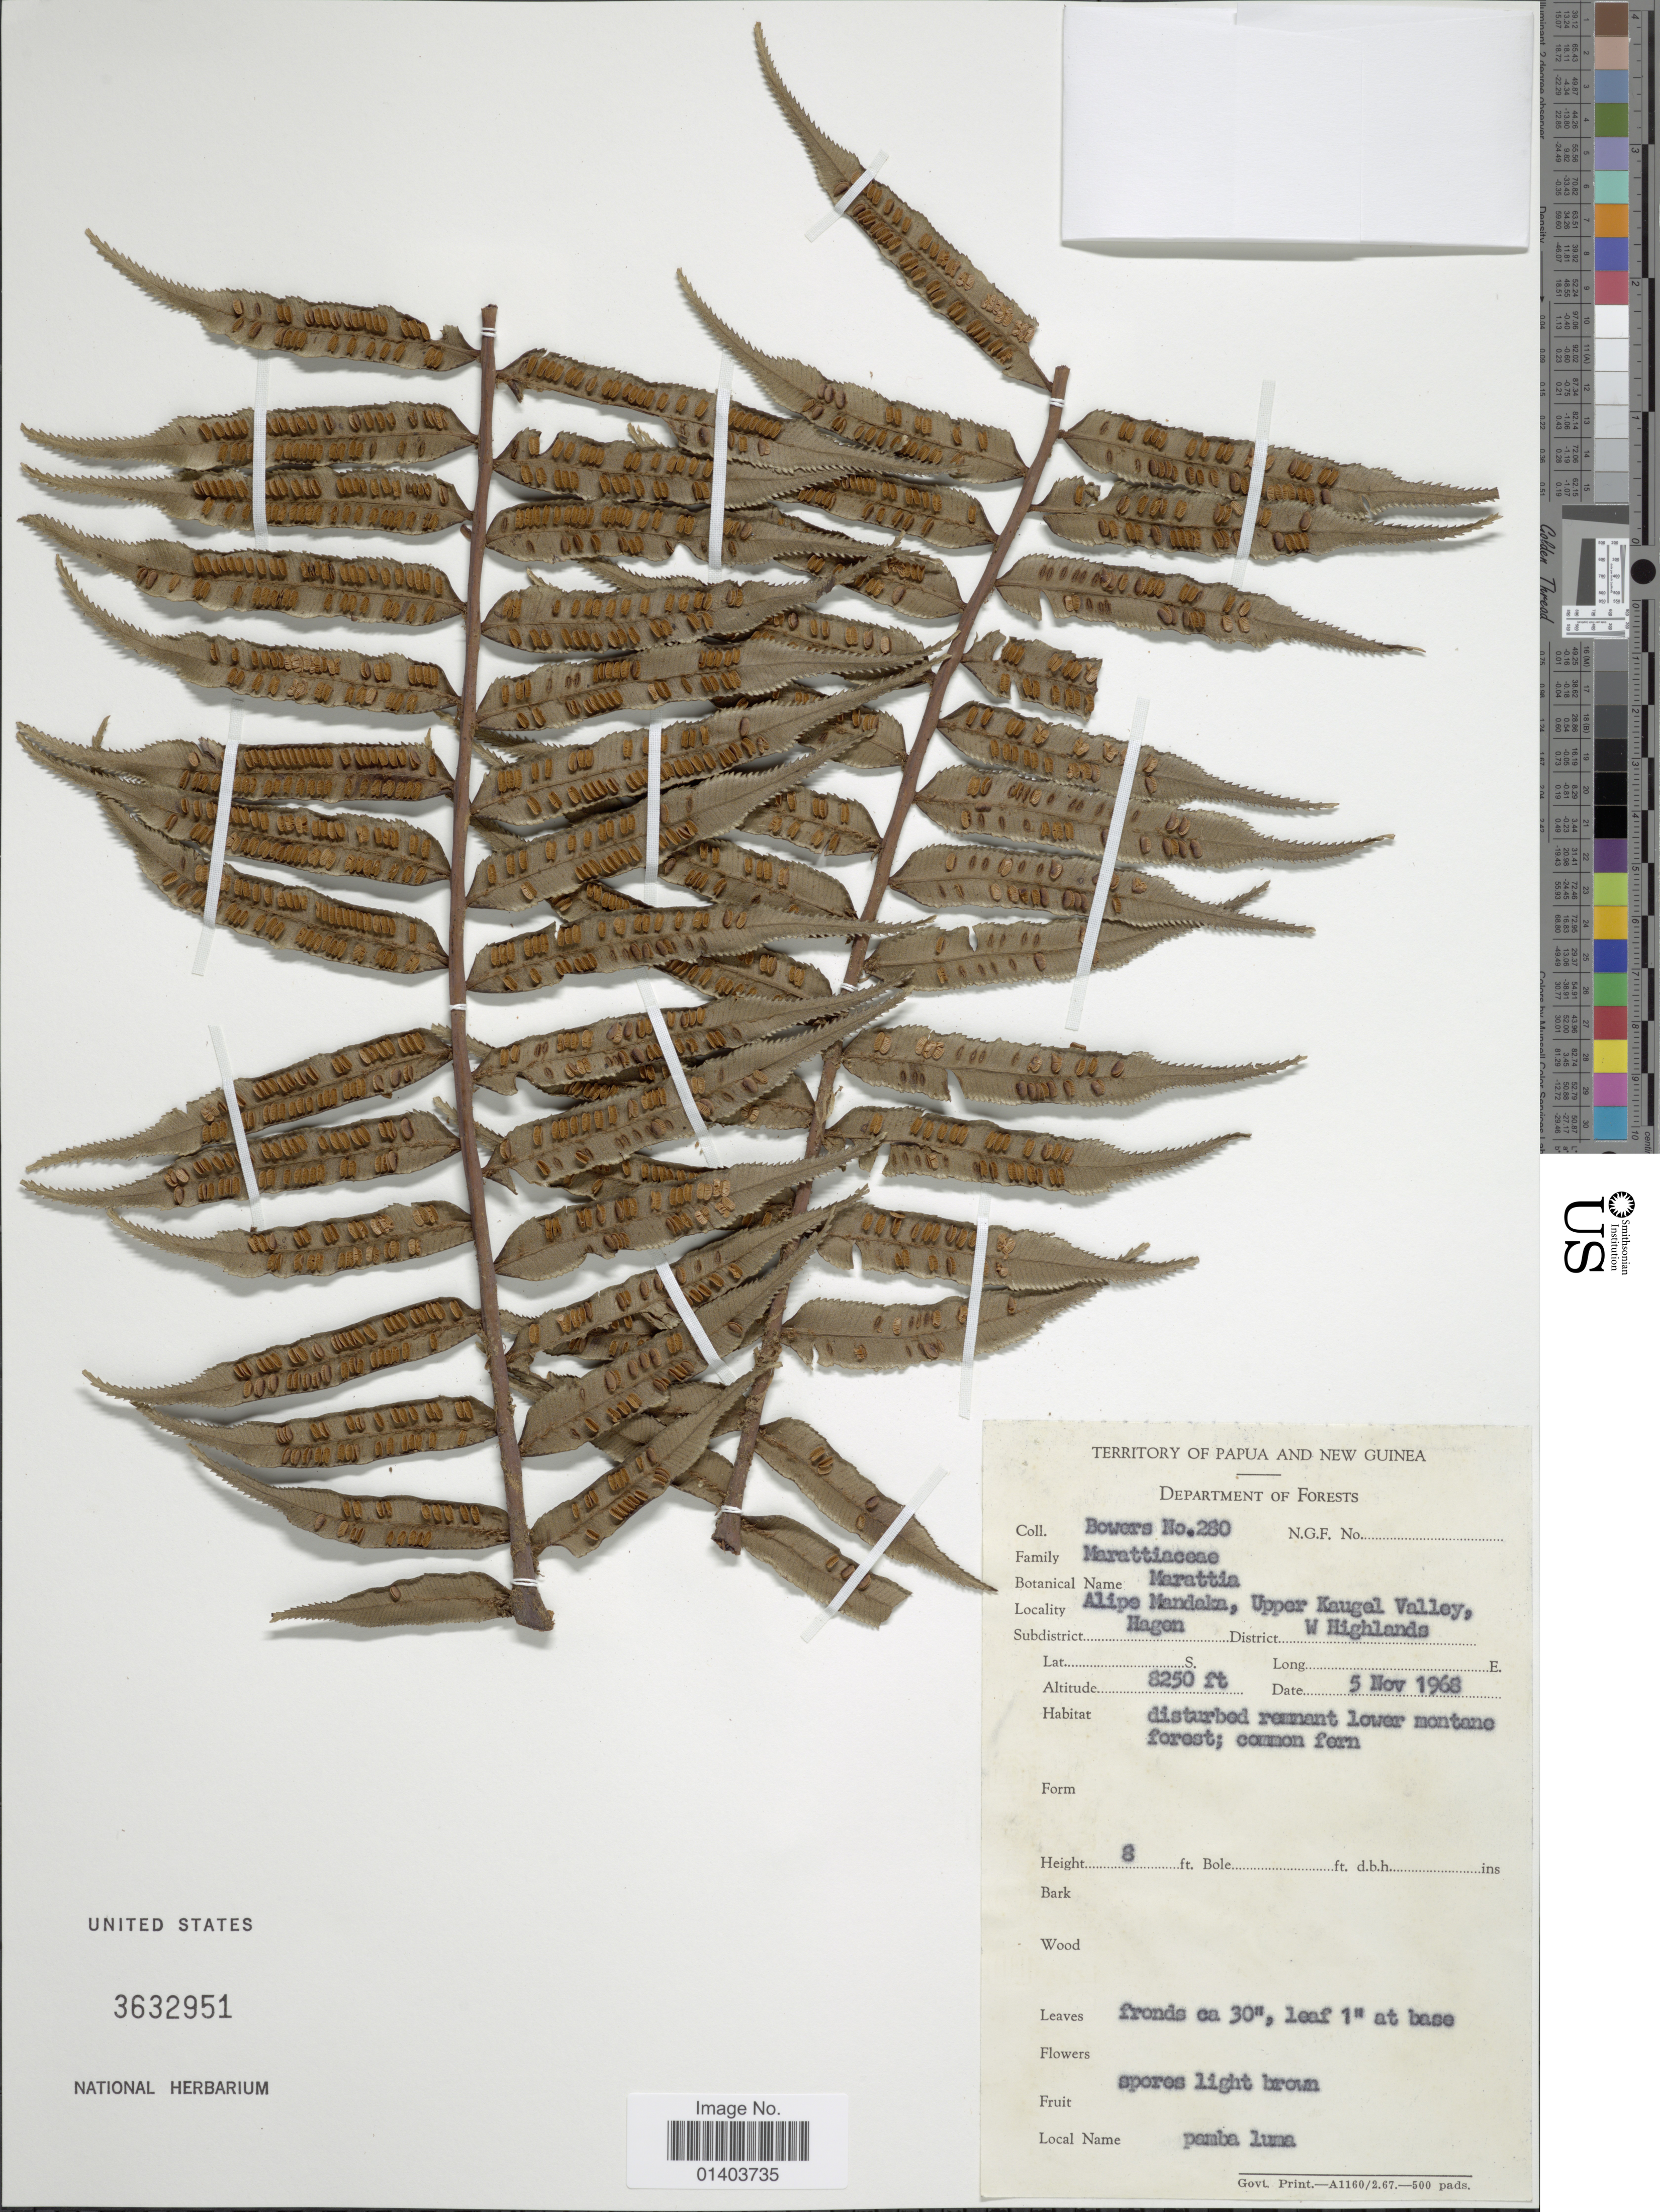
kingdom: Plantae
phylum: Tracheophyta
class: Polypodiopsida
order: Marattiales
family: Marattiaceae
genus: Ptisana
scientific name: Ptisana fraxinea var. fraxinea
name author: (Sm.) Murdock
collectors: -. Bowers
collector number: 280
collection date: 1968-11-05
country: Papua New Guinea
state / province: Western Highlands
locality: Alipe Mandaka, Upper Kaugal Valley, Subdistrict Hagen, District W Highlands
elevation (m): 2515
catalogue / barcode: US 3632951